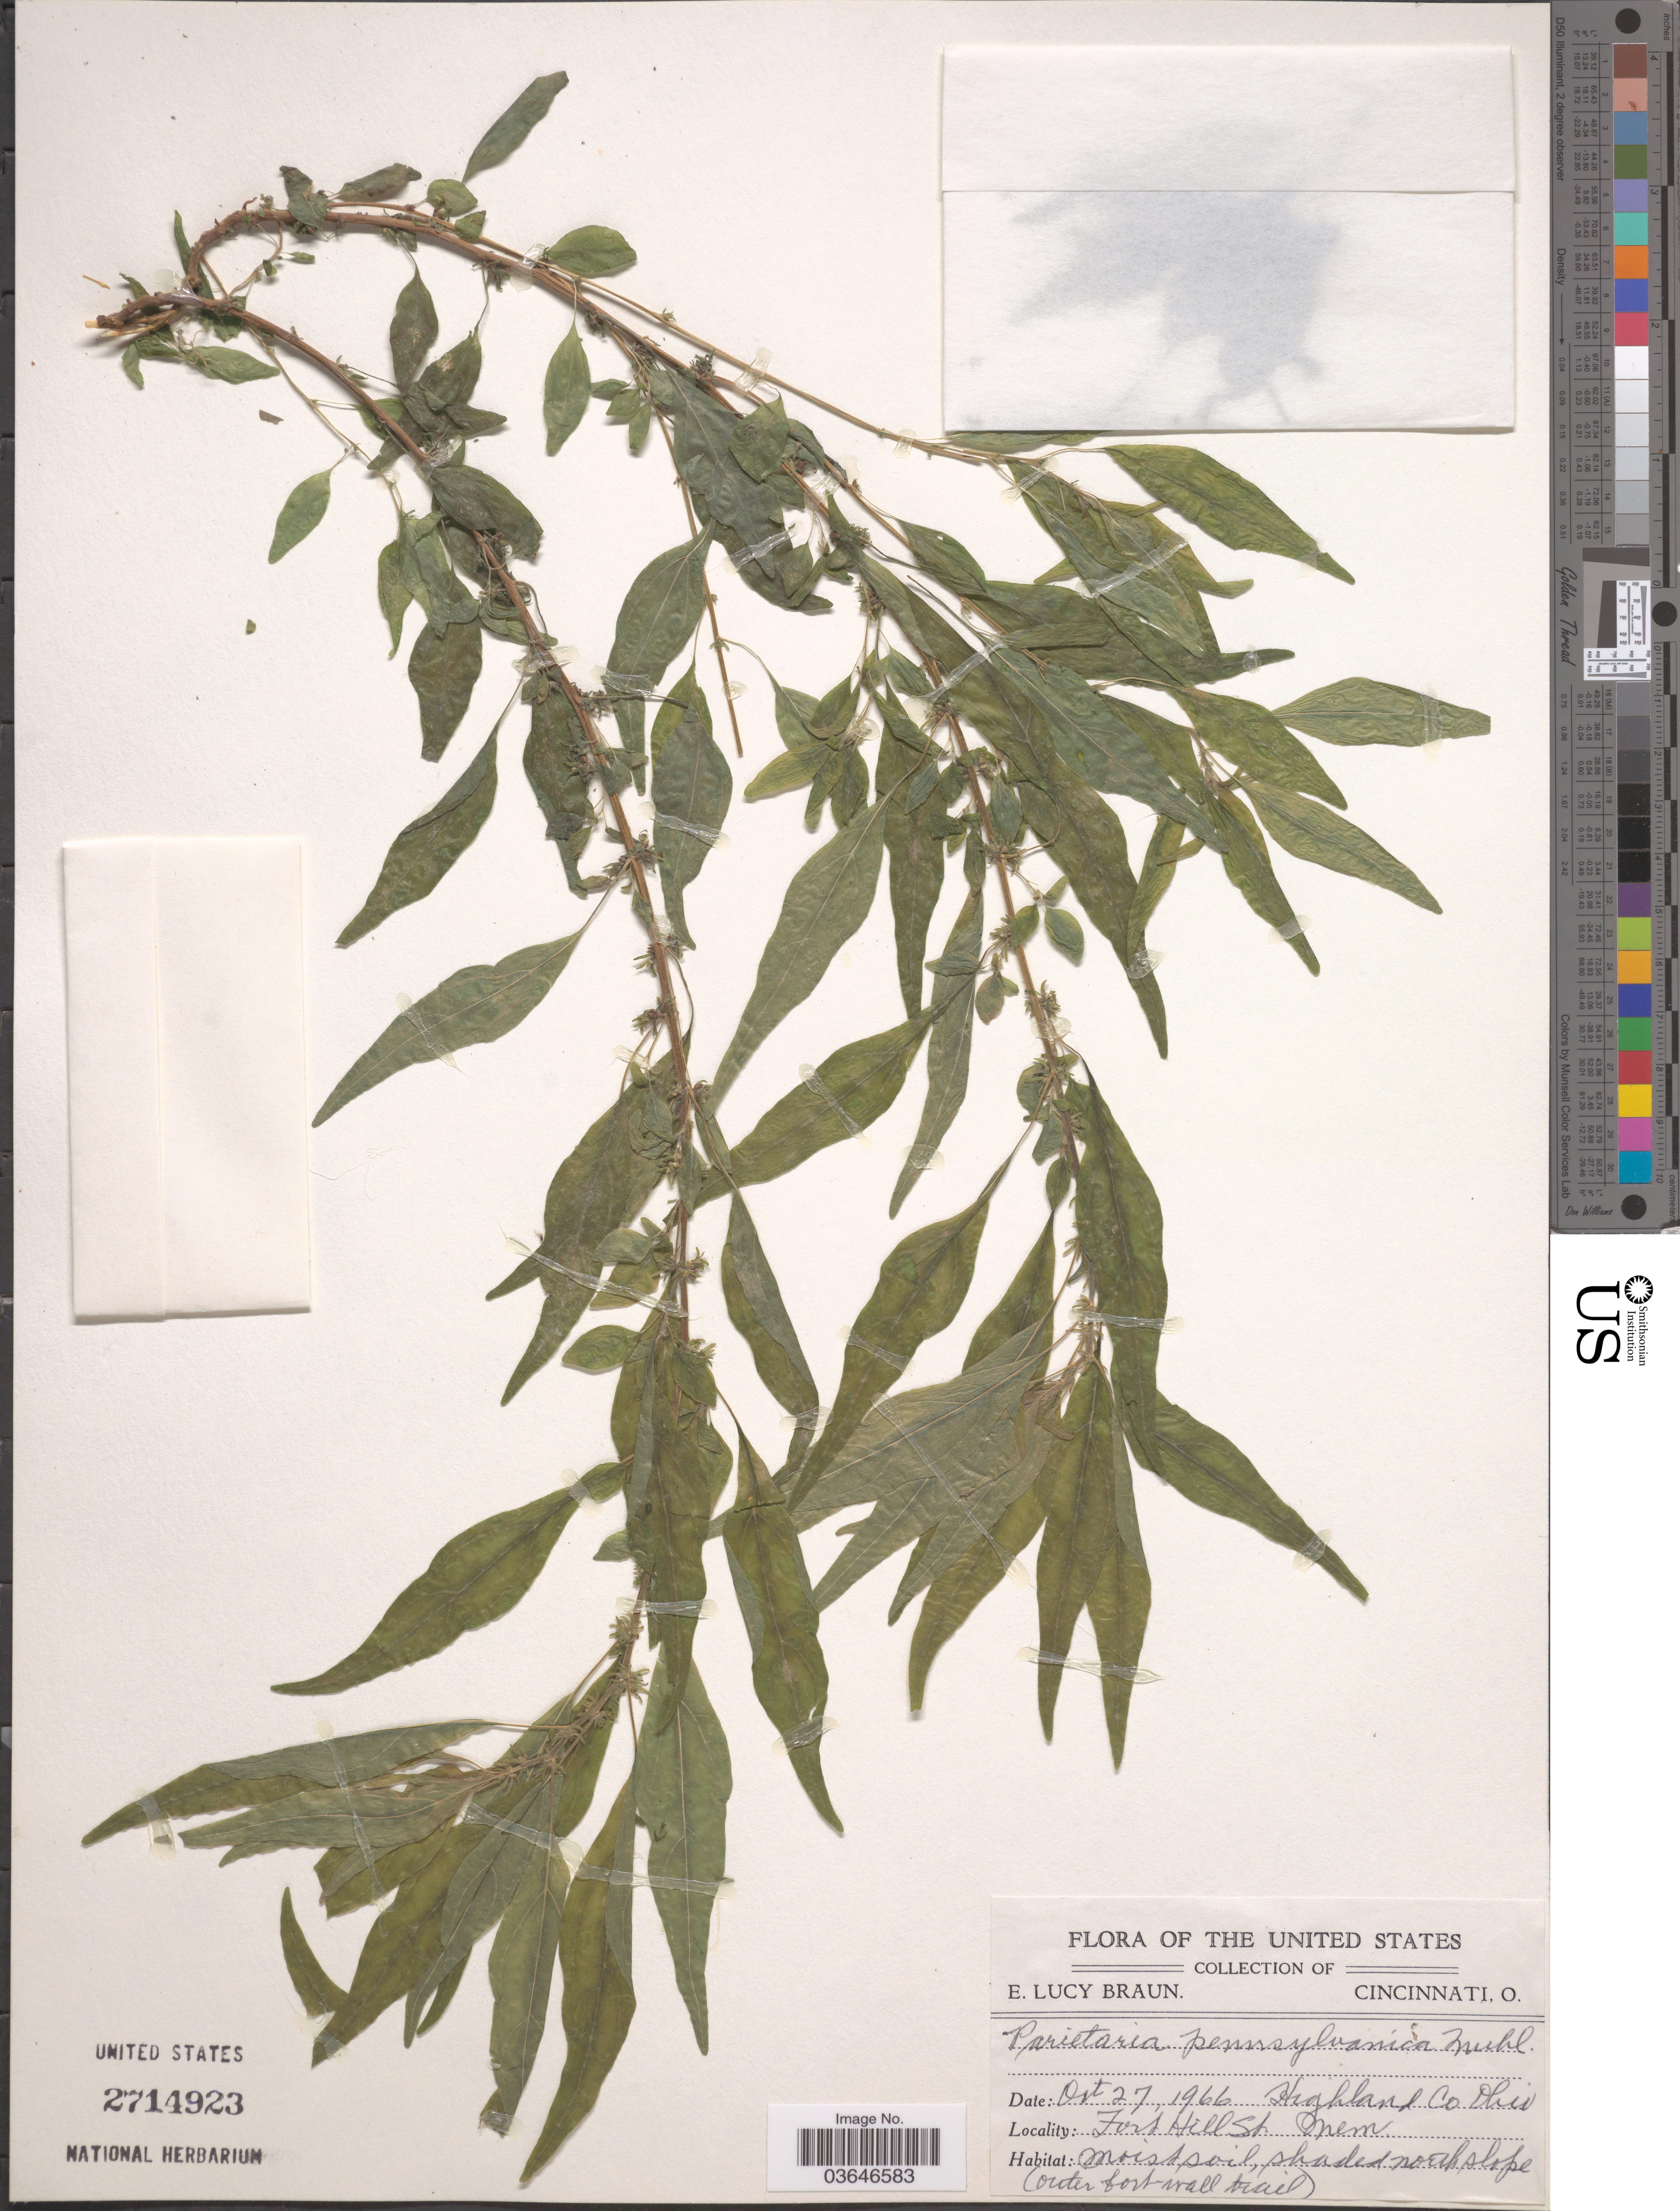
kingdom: Plantae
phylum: Tracheophyta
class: Magnoliopsida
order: Rosales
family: Urticaceae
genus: Parietaria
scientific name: Parietaria pensylvanica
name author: Muhl. ex Willd.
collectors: E. L. Braun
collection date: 1966-10-27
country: United States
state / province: Ohio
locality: Highland Co. Fort Hill St. Mem.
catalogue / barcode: US 2714923